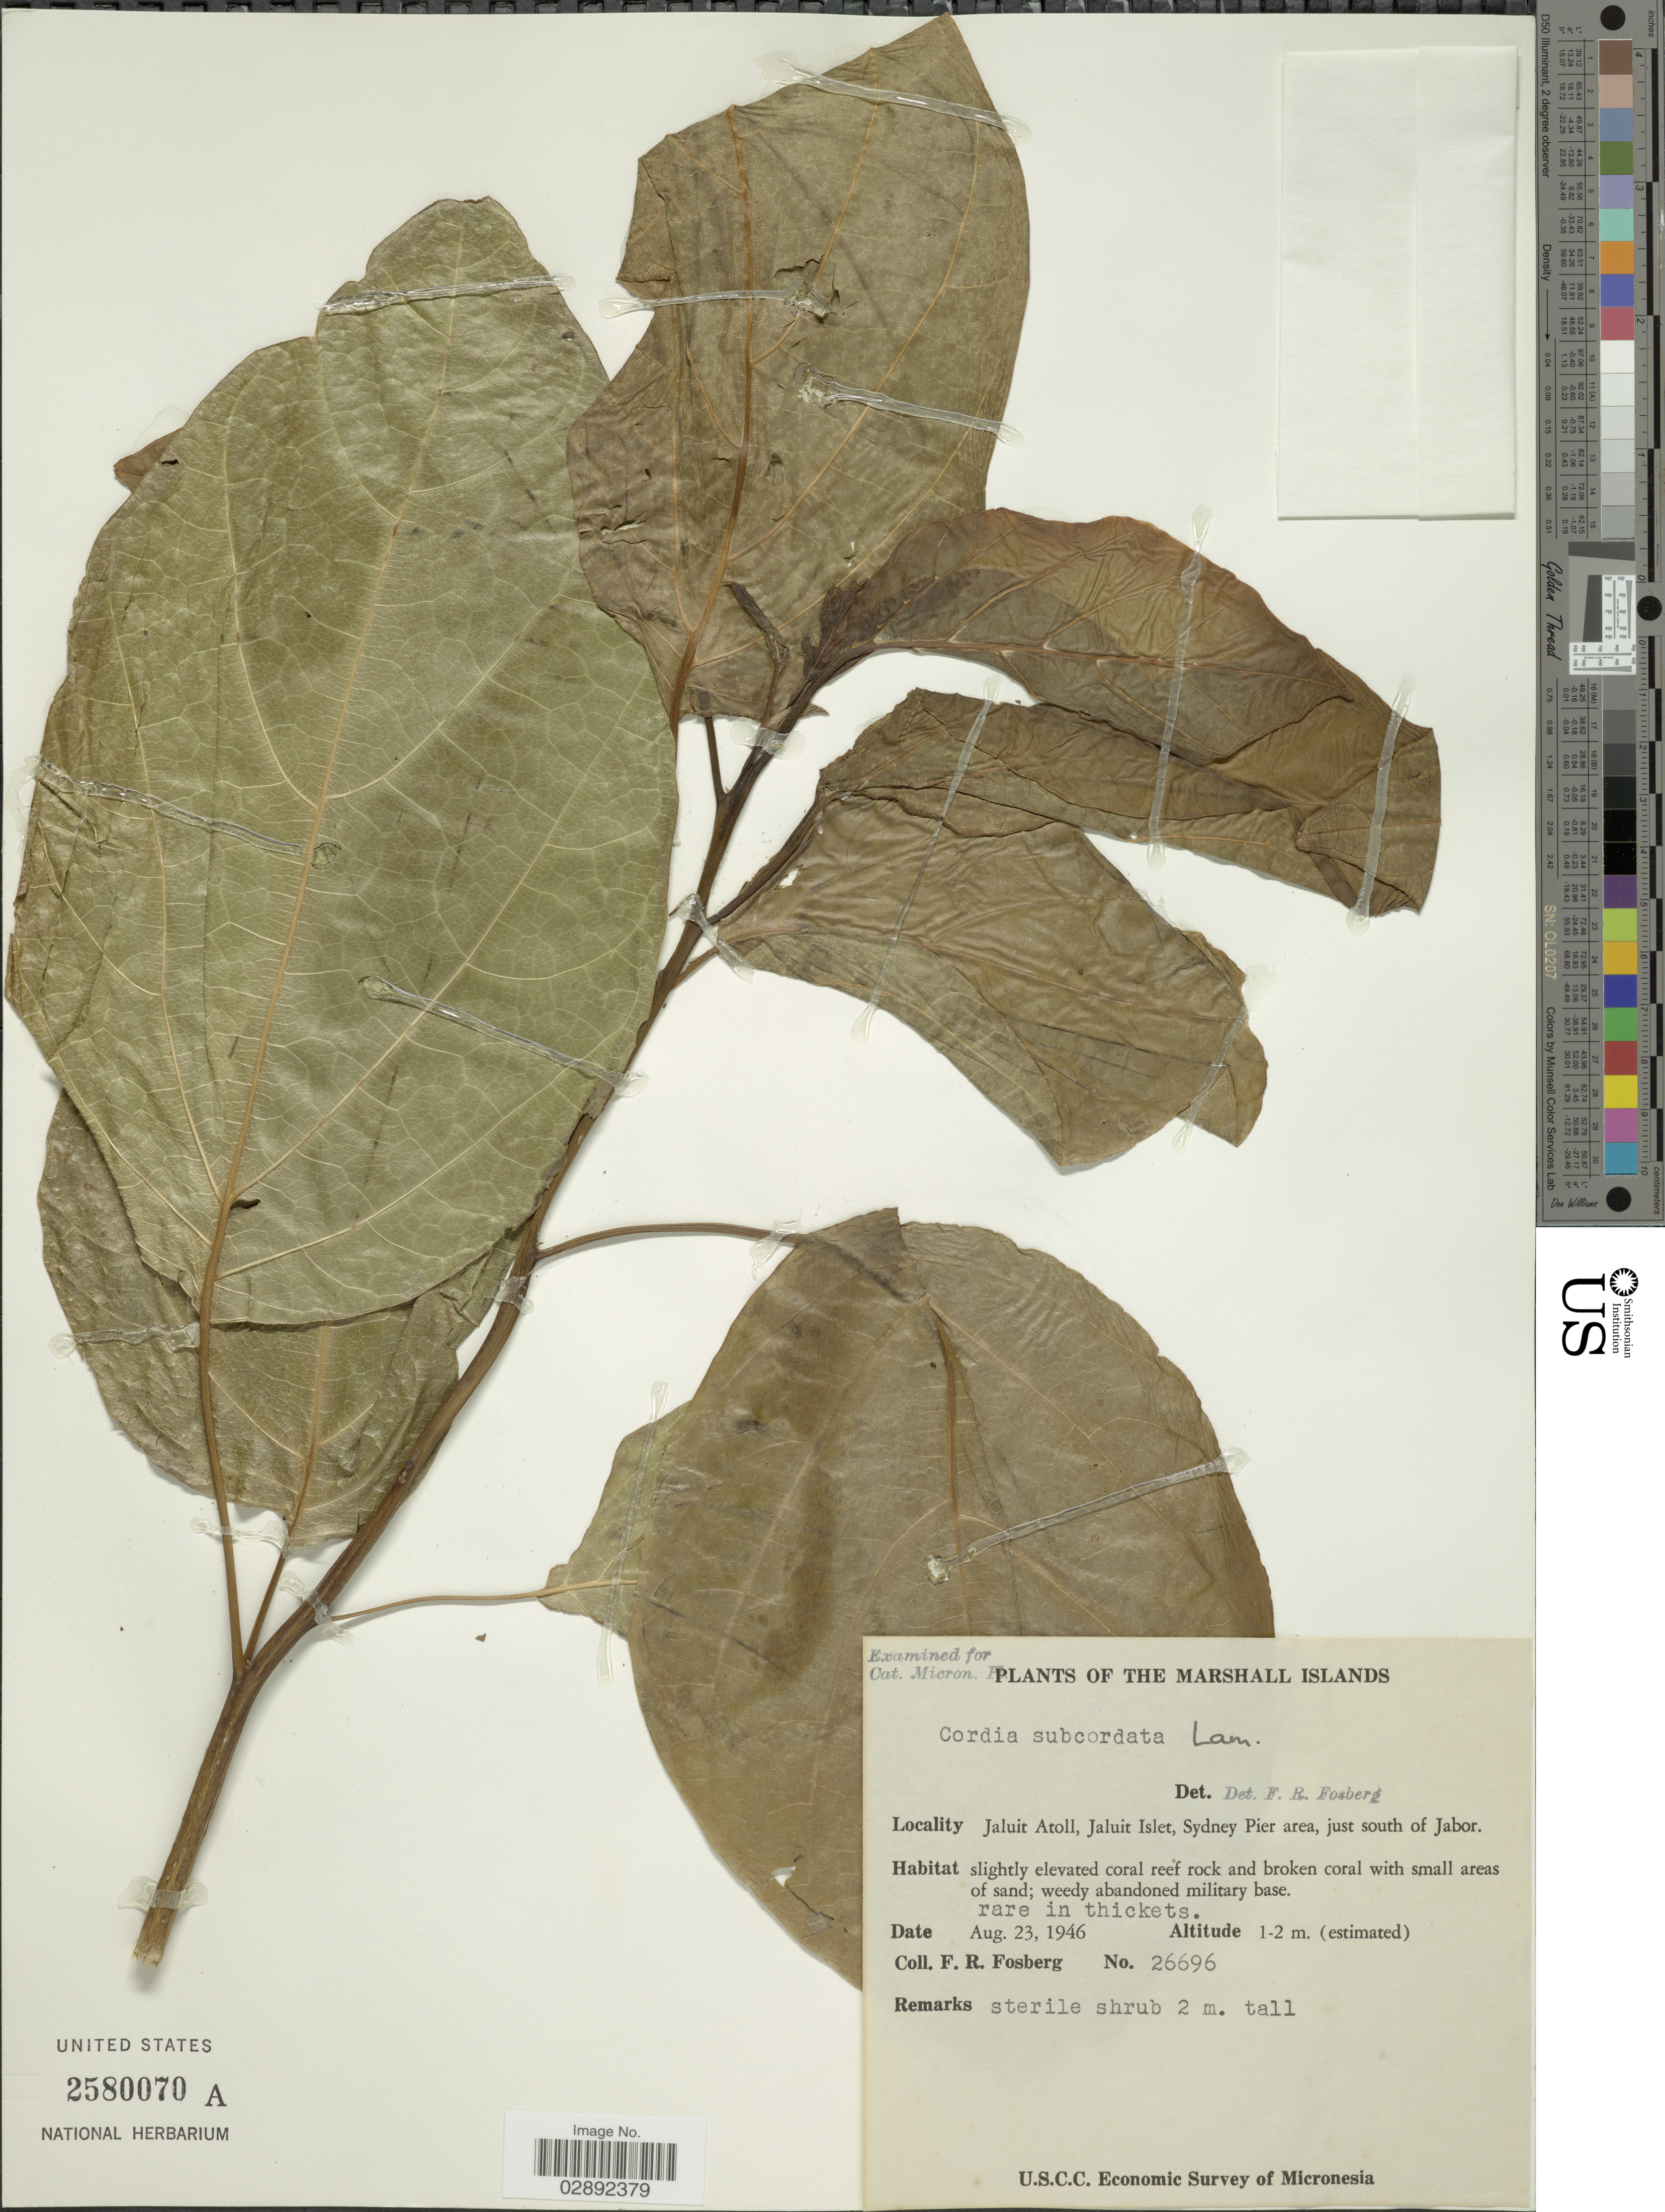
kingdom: Plantae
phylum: Tracheophyta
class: Magnoliopsida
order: Boraginales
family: Cordiaceae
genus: Cordia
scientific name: Cordia subcordata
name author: Lam.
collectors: F. R. Fosberg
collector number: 26696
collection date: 1946-08-23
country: Marshall Islands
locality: Marshall Islands. Jaluit Atoll, Jaluit Islet, Sydney Pier, just south of Jabor.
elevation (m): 1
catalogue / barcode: US 2580070A